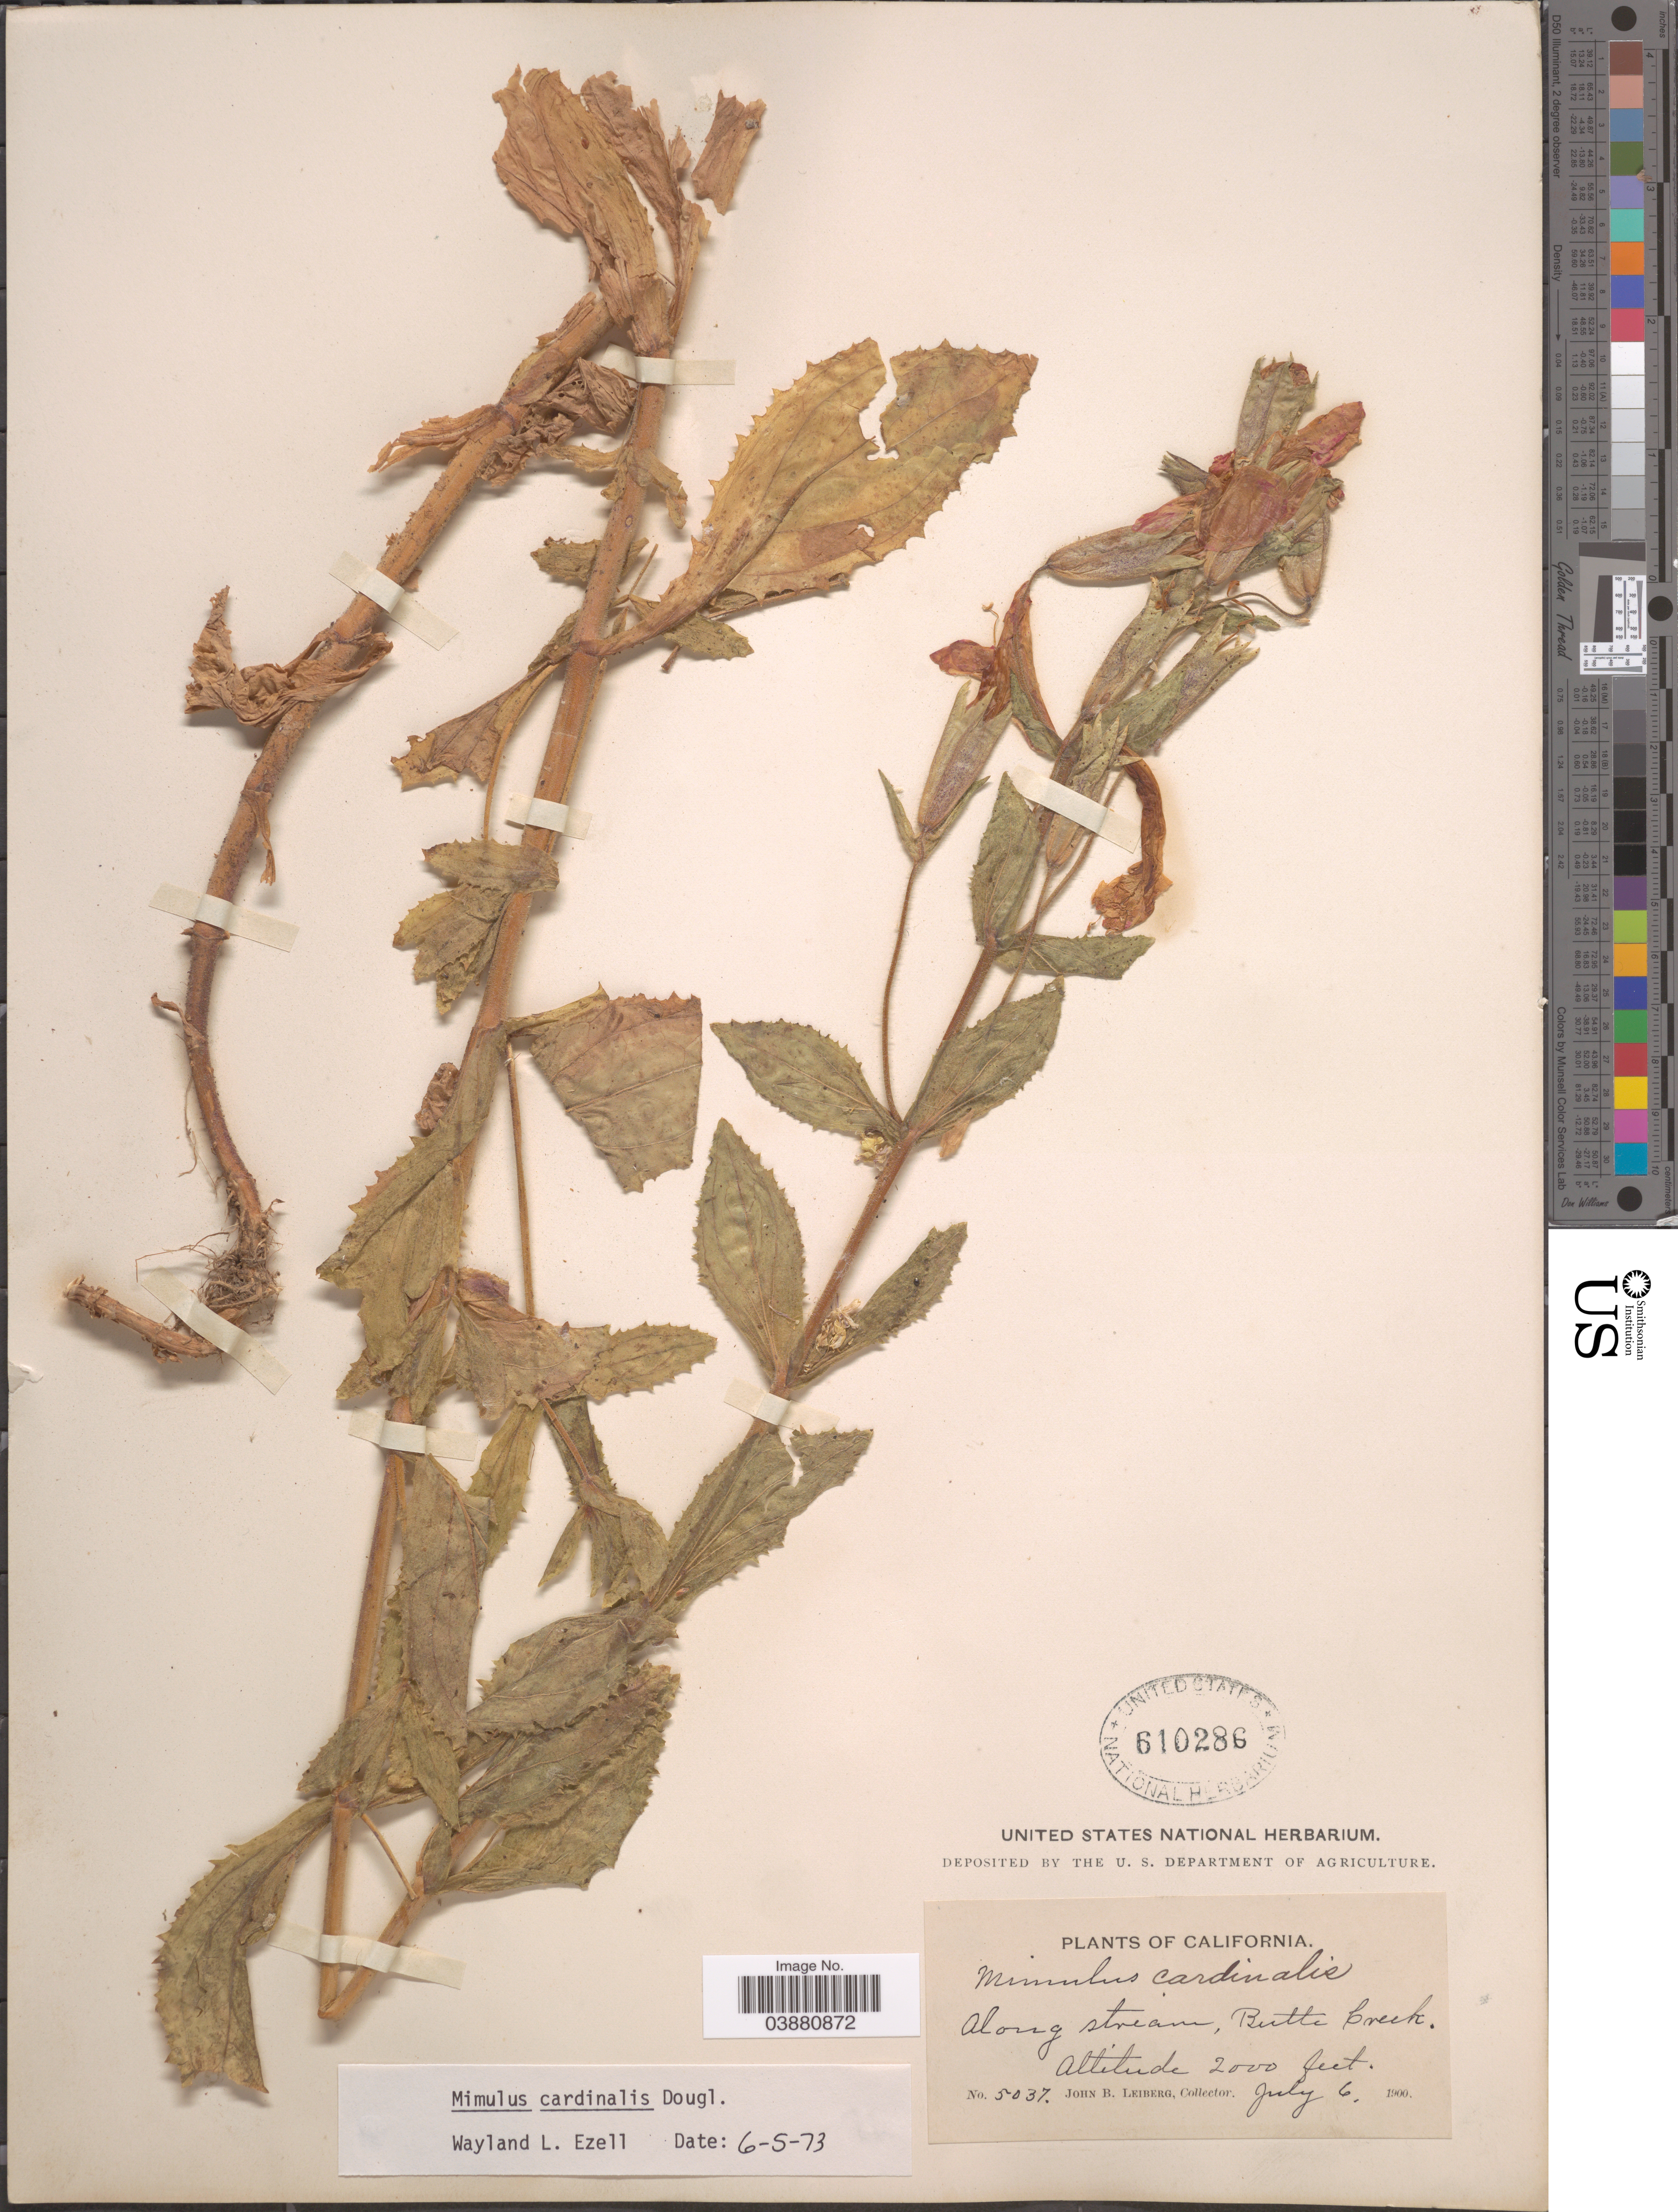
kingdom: Plantae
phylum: Tracheophyta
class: Magnoliopsida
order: Lamiales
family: Phrymaceae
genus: Mimulus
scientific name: Mimulus cardinalis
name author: Douglas ex Benth.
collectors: J. B. Leiberg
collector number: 5037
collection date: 1900-07-06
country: United States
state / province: California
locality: Along stream, Butte Creek.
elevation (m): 610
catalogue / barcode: US 610286